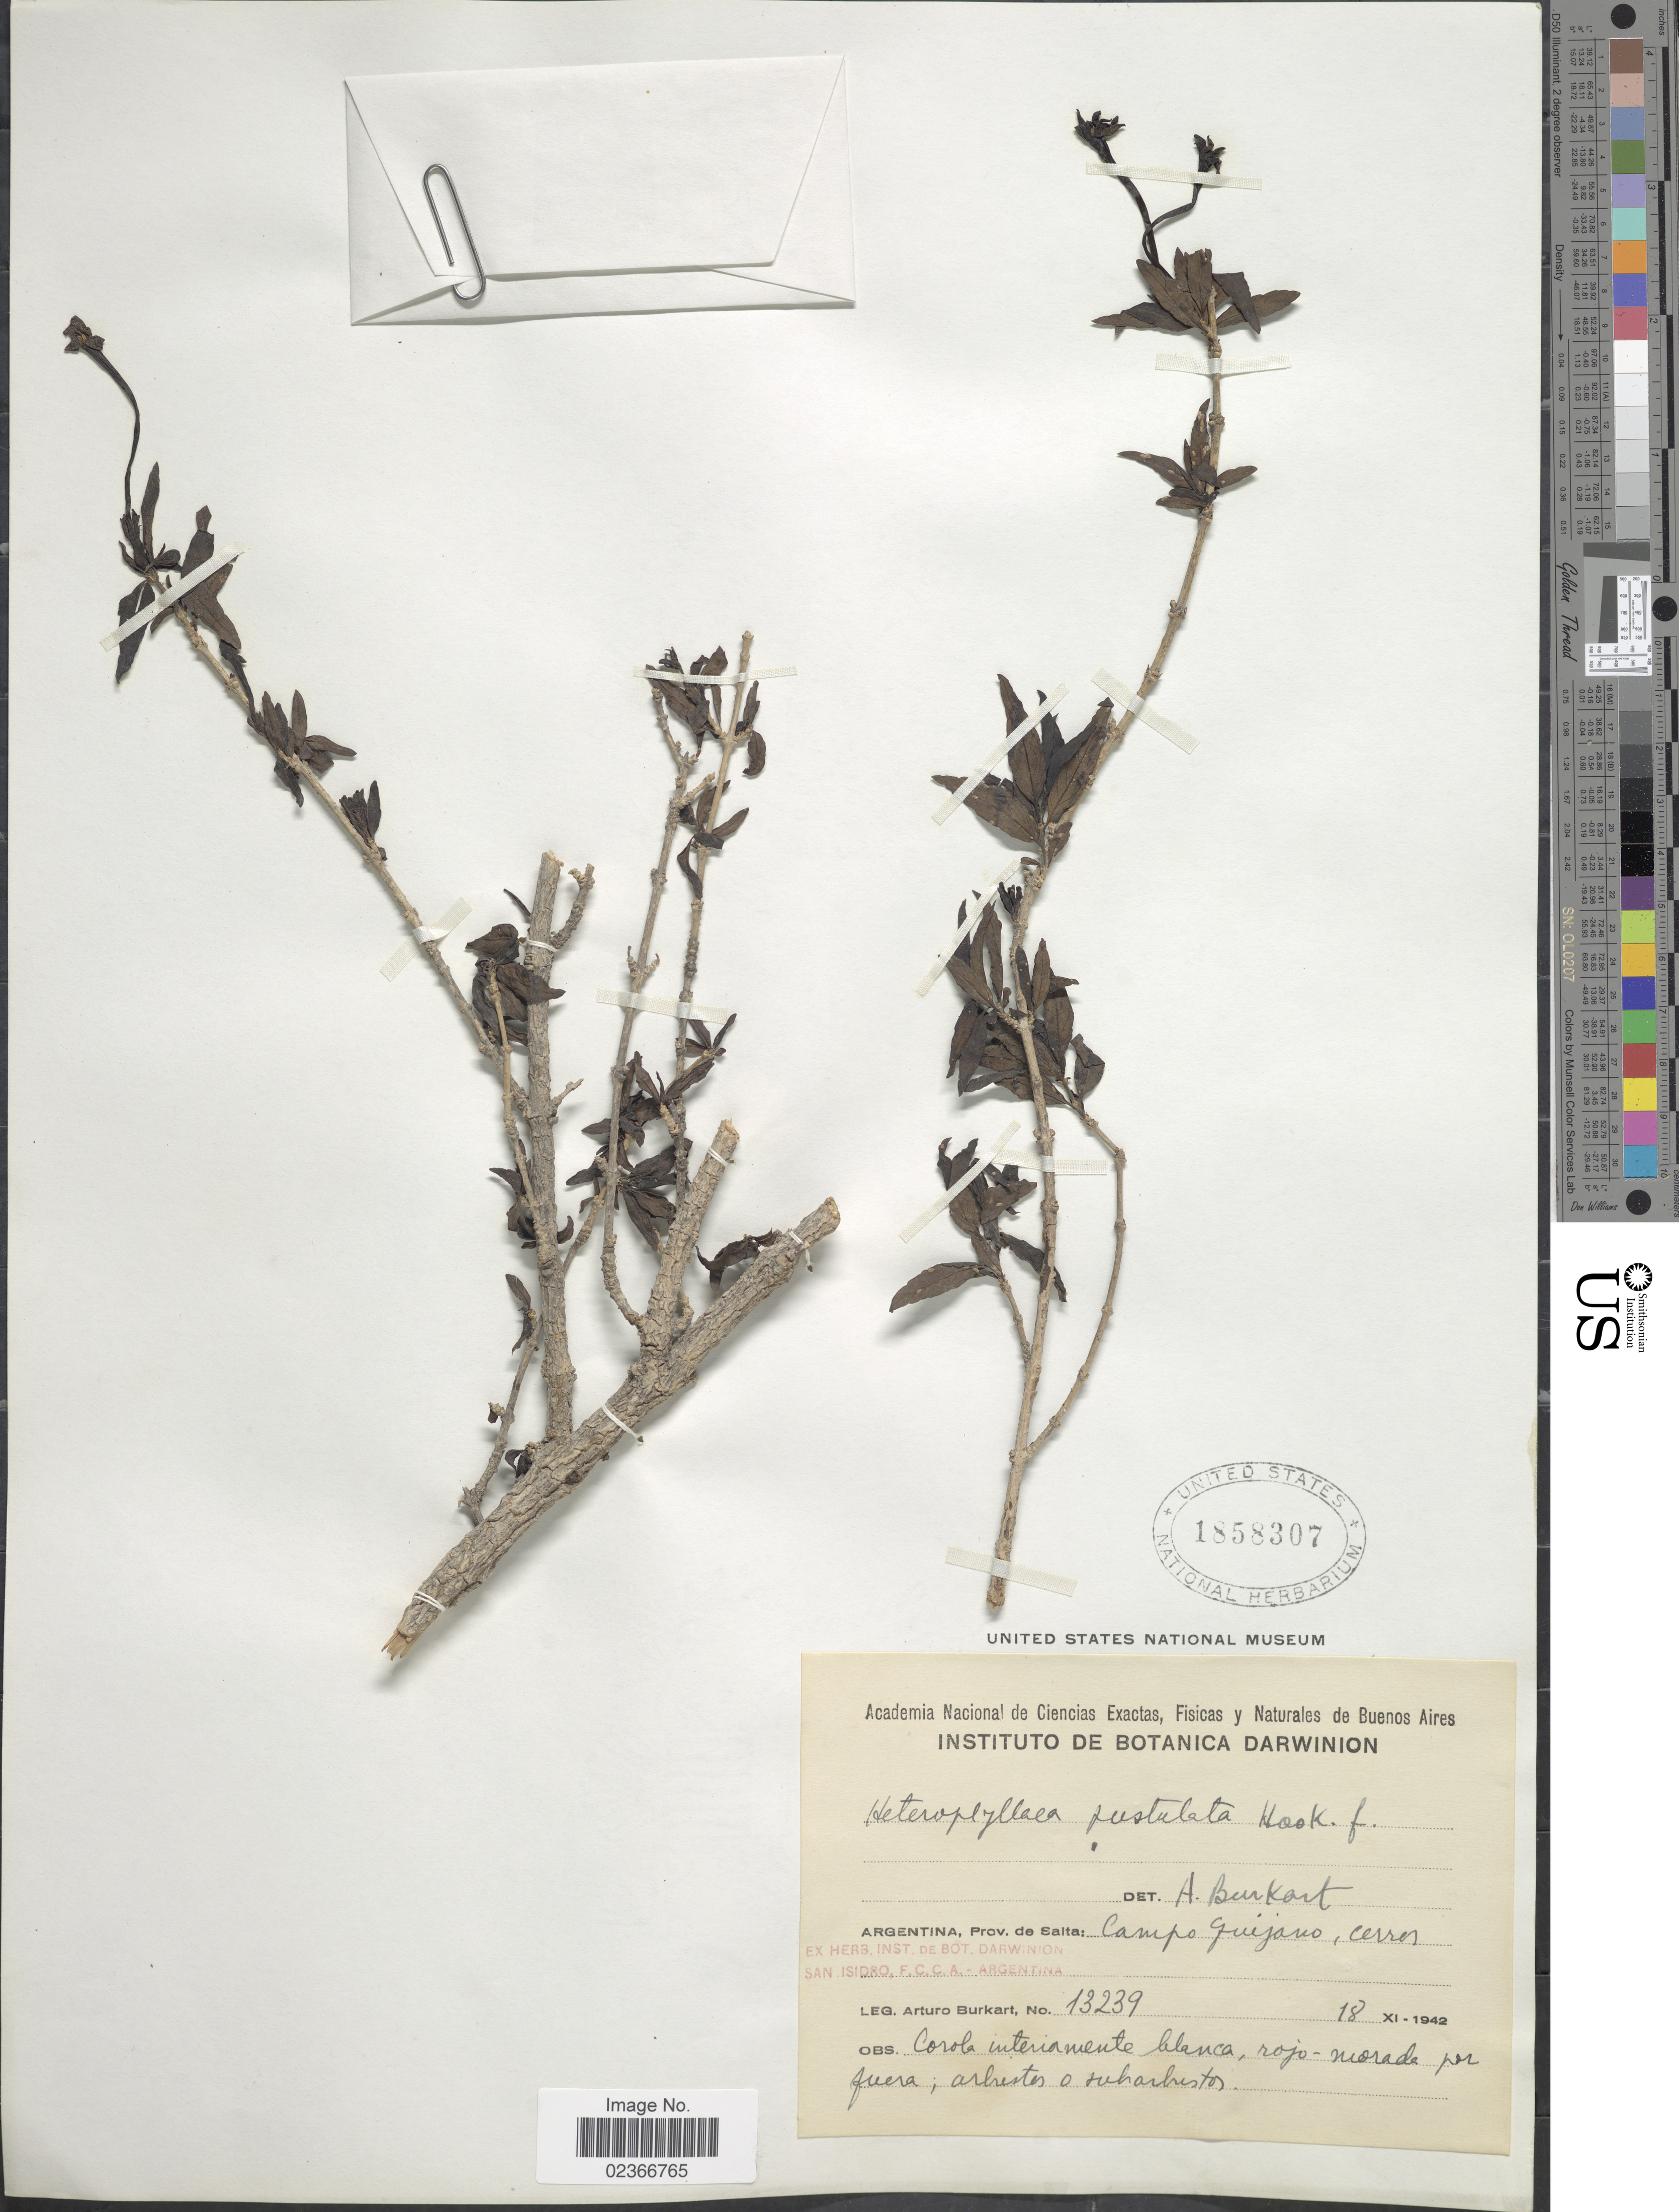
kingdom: Plantae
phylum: Tracheophyta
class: Magnoliopsida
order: Gentianales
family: Rubiaceae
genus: Heterophyllaea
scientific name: Heterophyllaea pustulata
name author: Hook. f.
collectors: A. E. Burkart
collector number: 13239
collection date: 1942-11-18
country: Argentina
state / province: Salta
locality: Prov. de Salta: Campo Quijano, cerros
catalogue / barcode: US 1858307